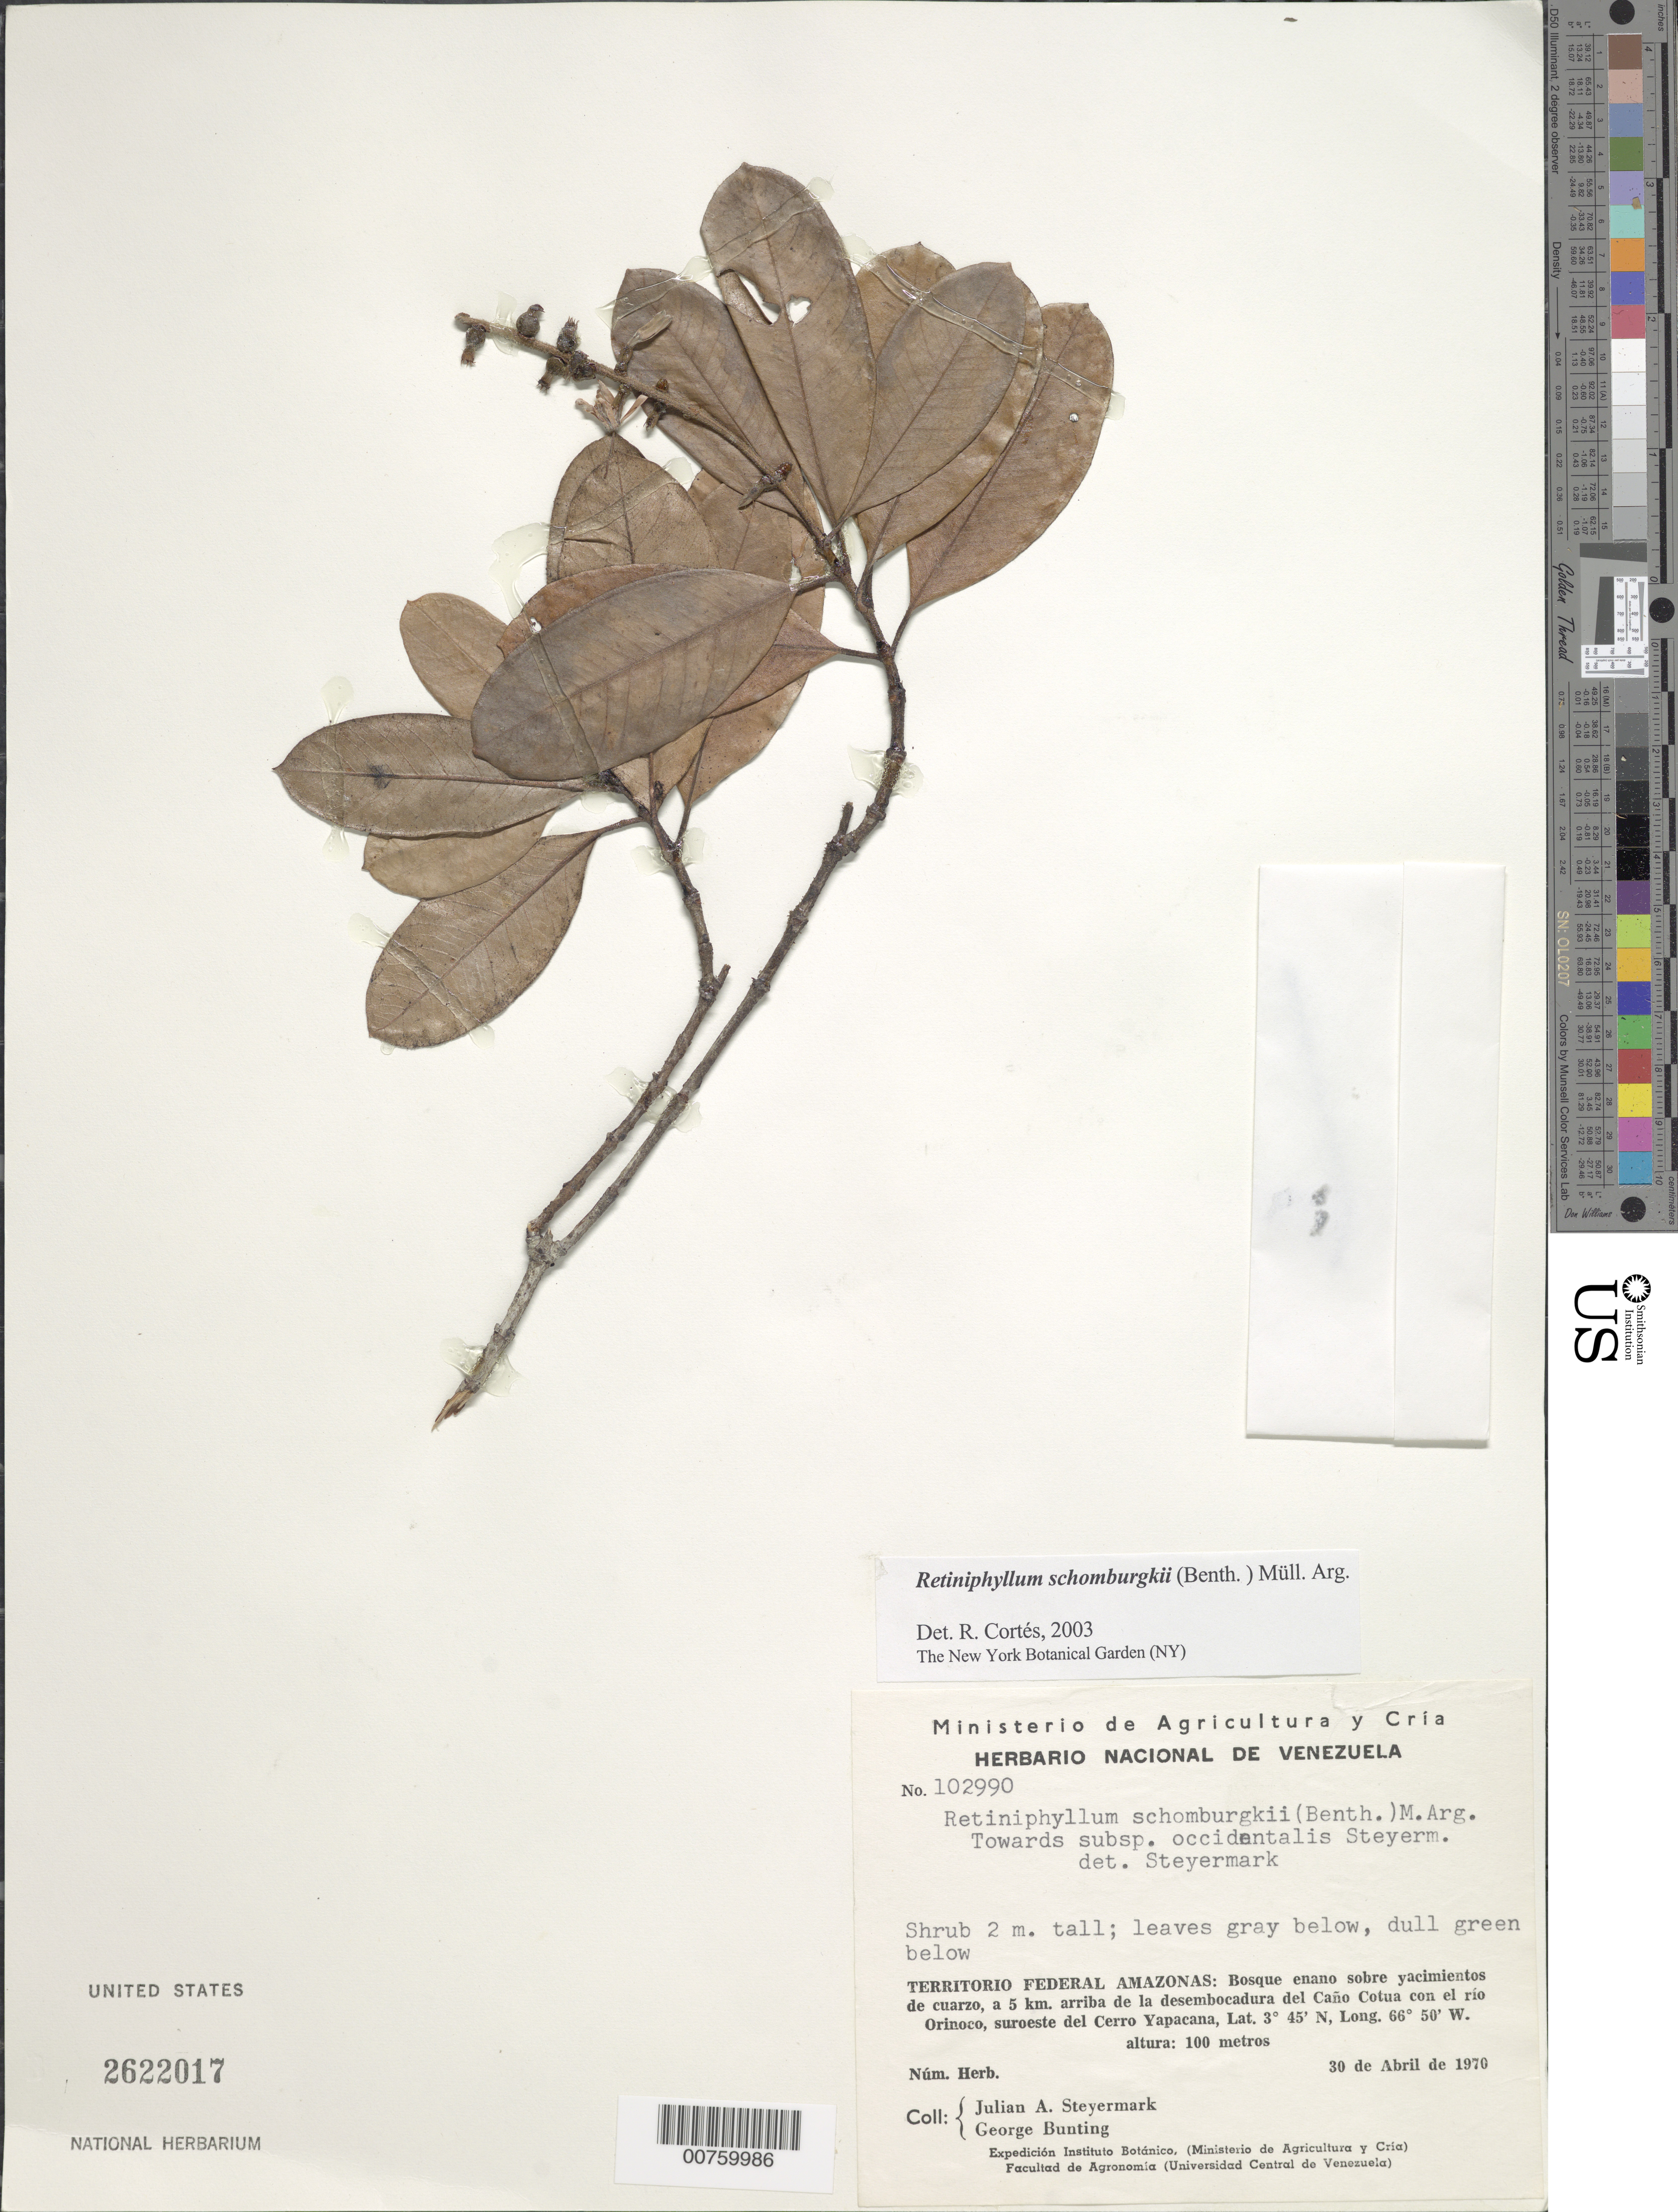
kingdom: Plantae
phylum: Tracheophyta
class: Magnoliopsida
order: Gentianales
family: Rubiaceae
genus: Retiniphyllum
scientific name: Retiniphyllum schomburgkii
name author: (Benth.) Müll. Arg.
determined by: Cortes R., G.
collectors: J. Steyermark & G. S. Bunting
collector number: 102990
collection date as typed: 30-Apr-70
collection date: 1970-04-30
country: Venezuela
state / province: Amazonas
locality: Cerro Yapacána, SW of; a 5 km arriba de la desembocadura del Caño Cotua con el río Orinoco, suroeste del Cerro Yapacána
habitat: Dwarf forest on quartz deposits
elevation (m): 100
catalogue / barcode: US 2622017